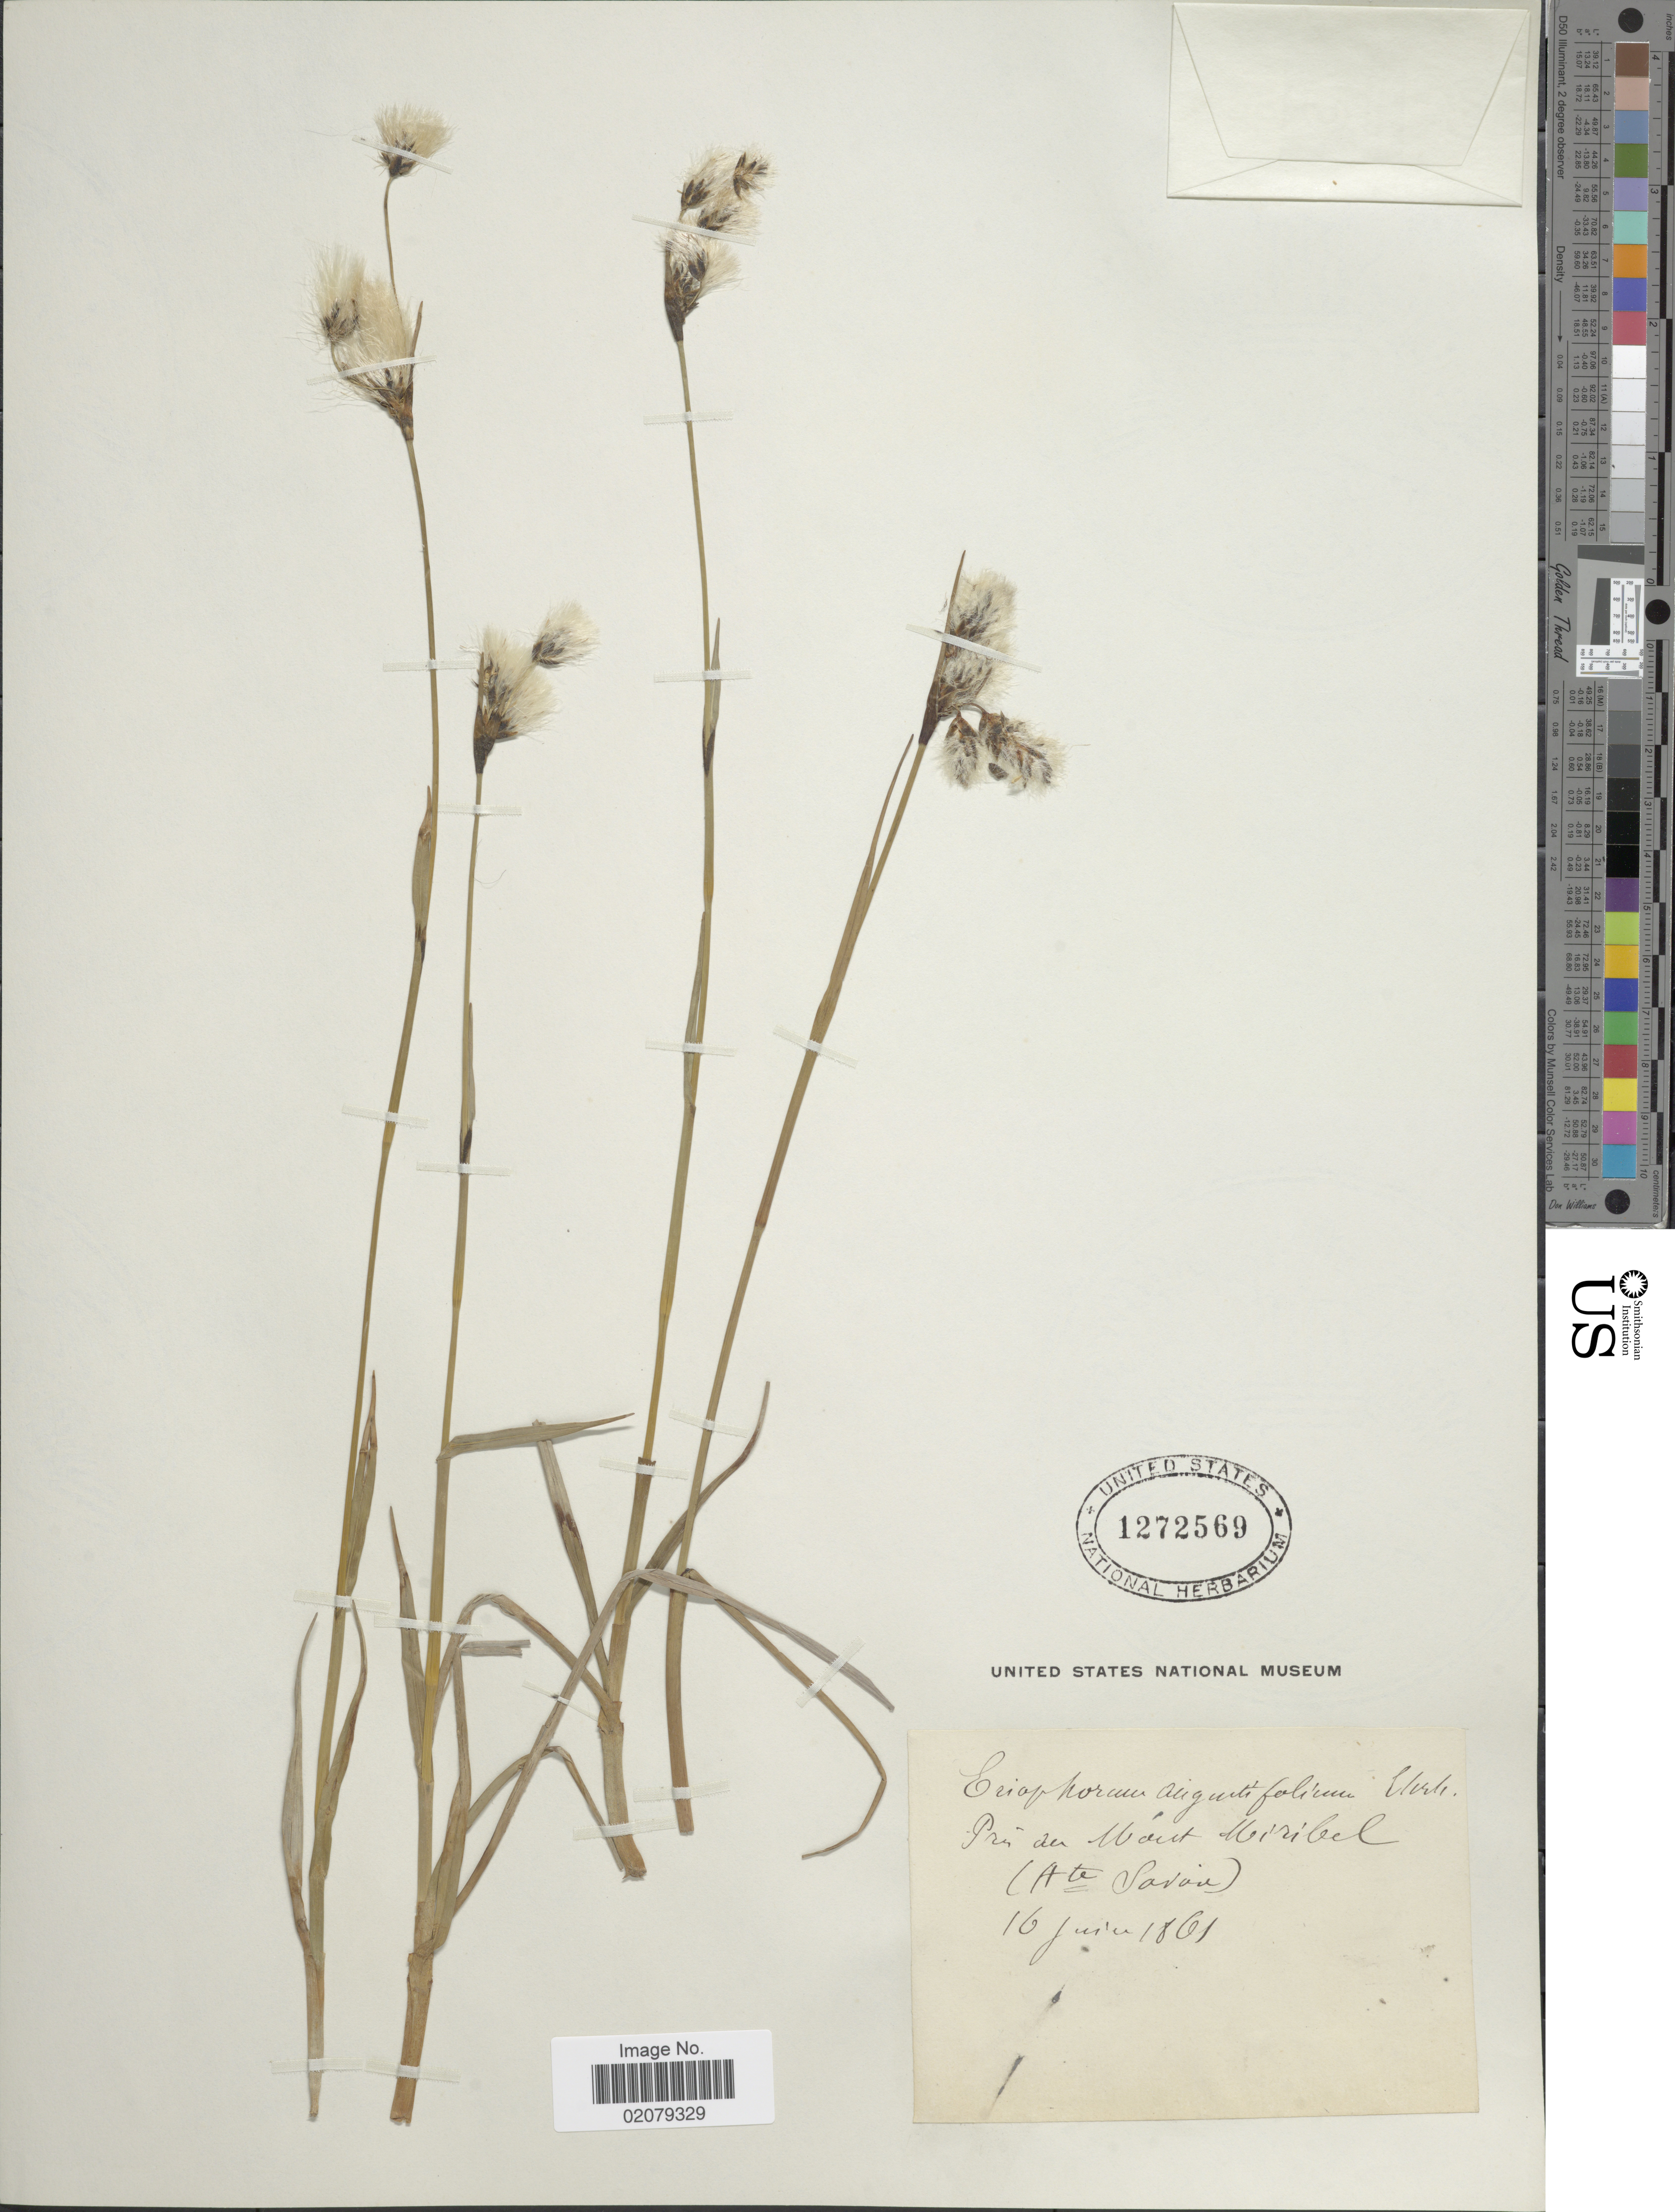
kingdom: Plantae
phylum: Tracheophyta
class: Liliopsida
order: Poales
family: Cyperaceae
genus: Eriophorum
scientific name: Eriophorum angustifolium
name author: Honck.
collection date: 1861-06-16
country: France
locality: Pres des Marais Miribel, (Hte Savoie)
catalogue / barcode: US 1272569